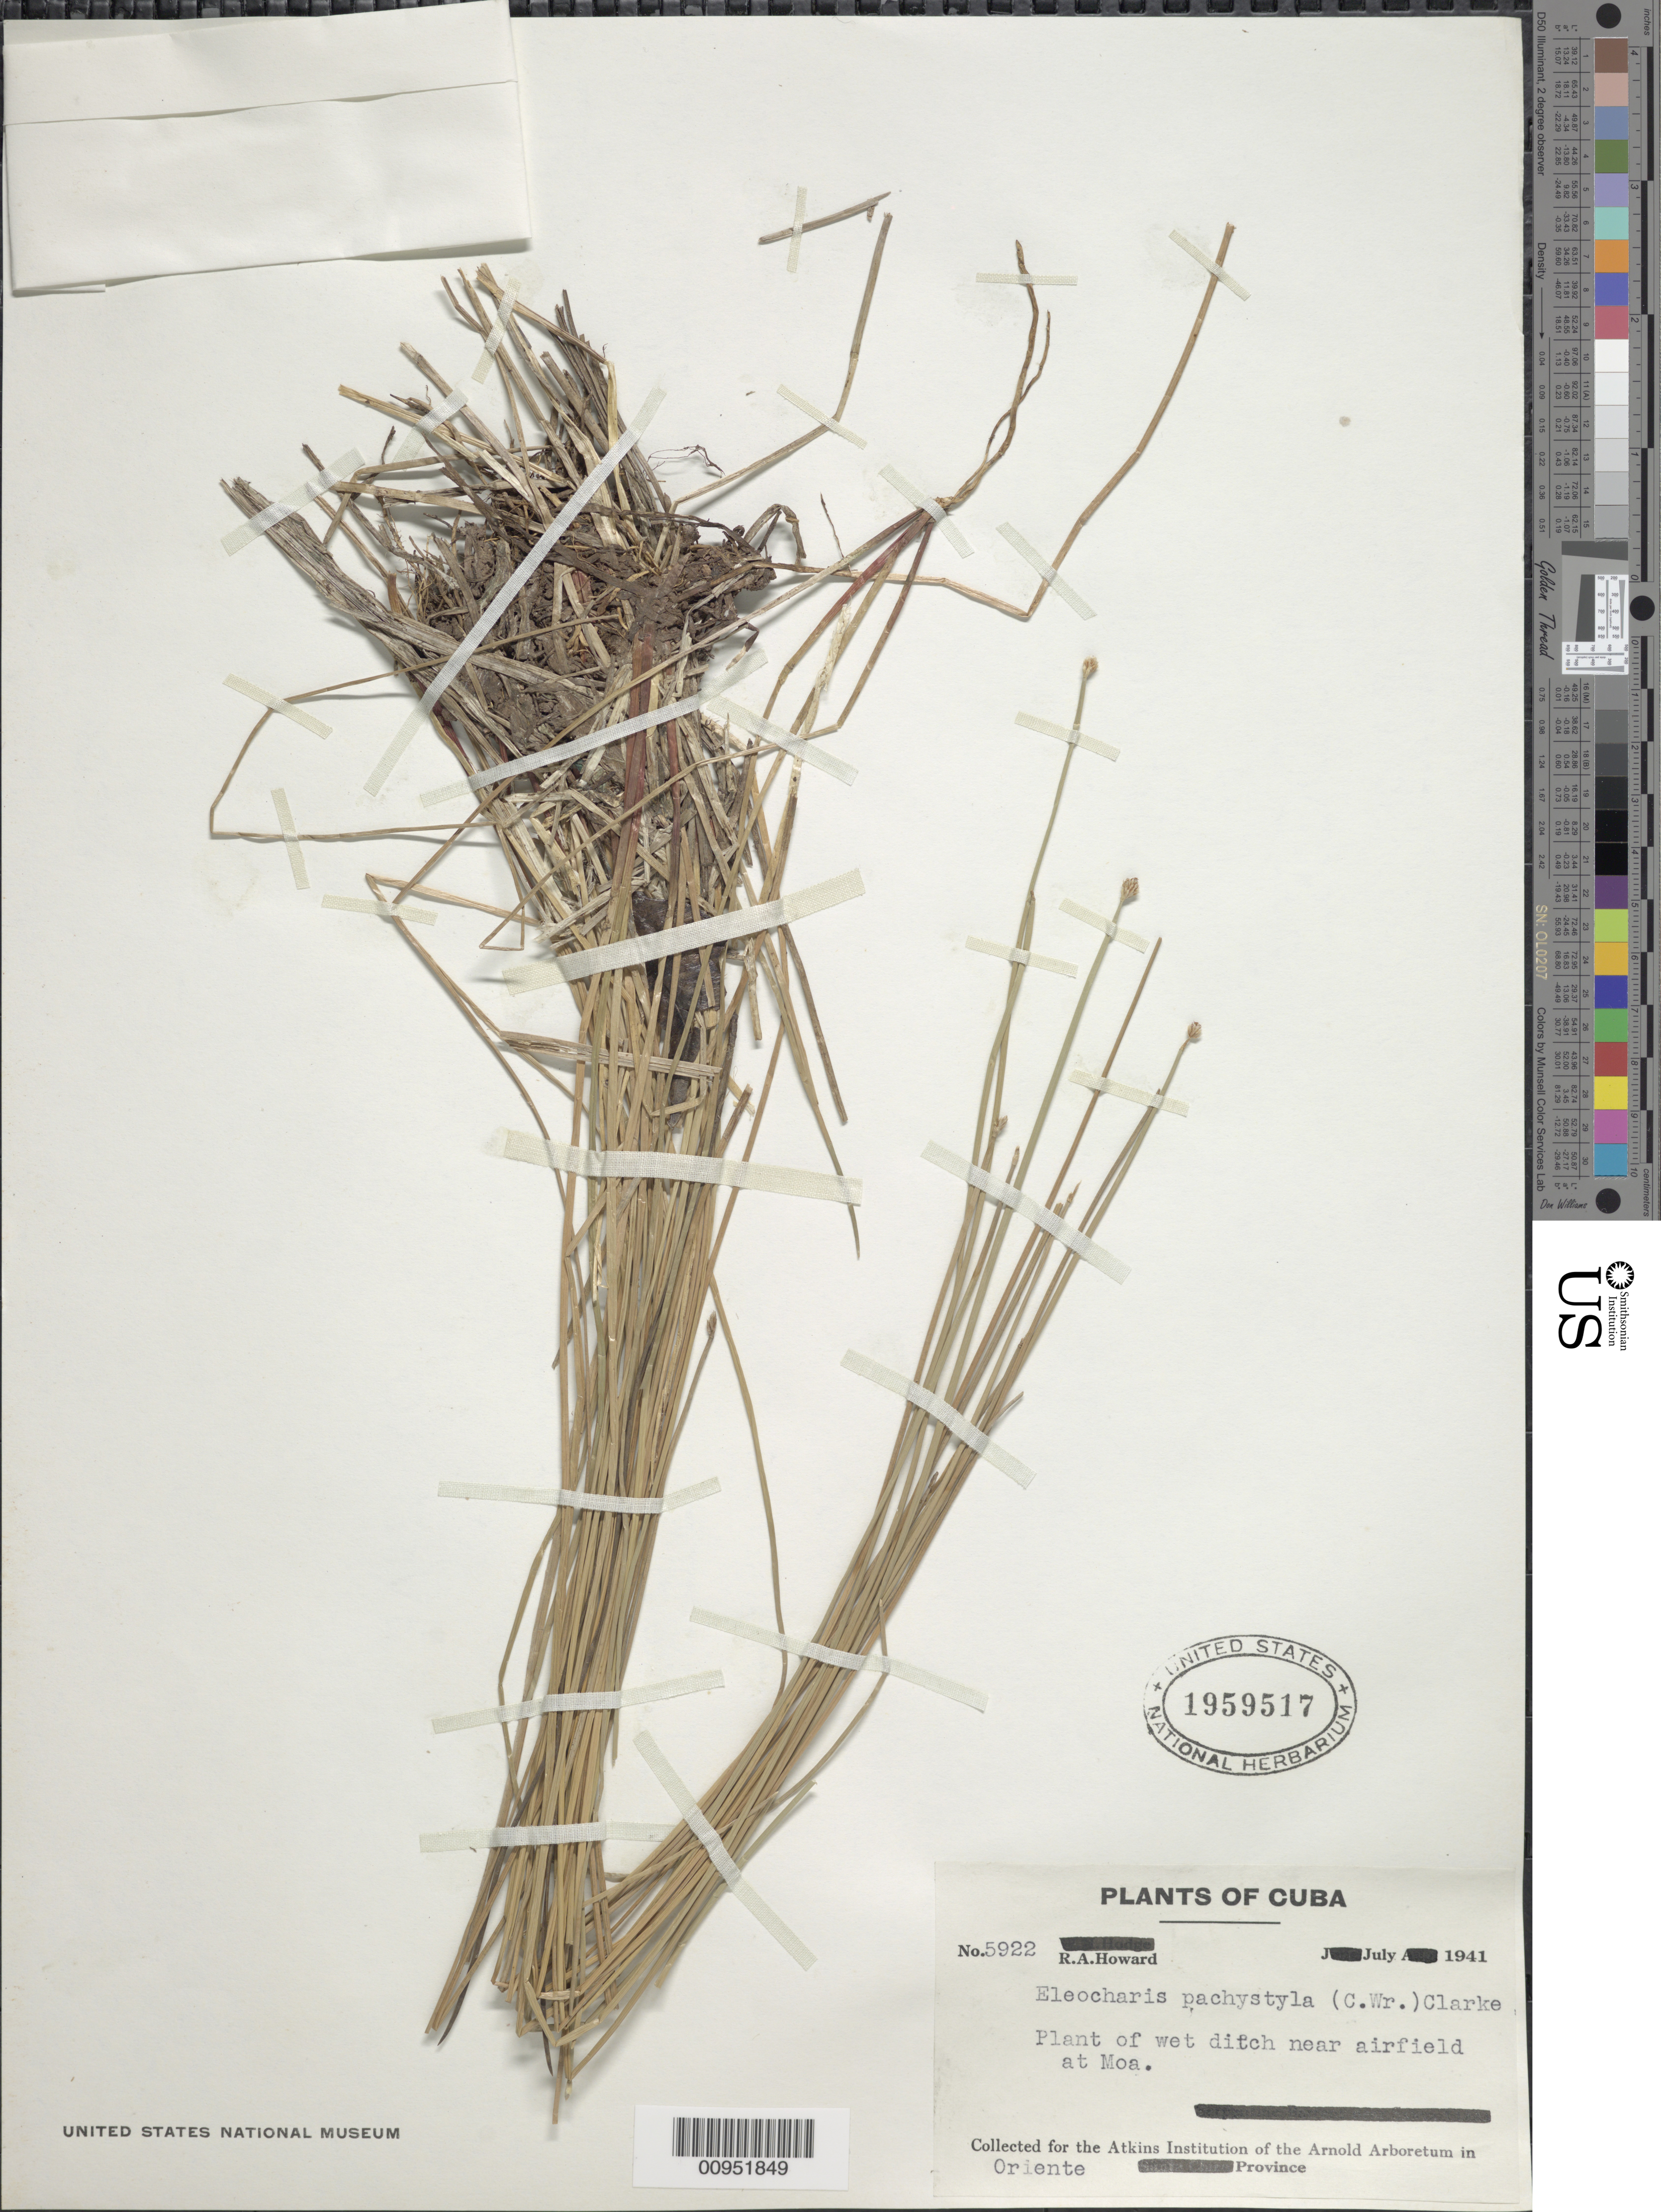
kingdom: Plantae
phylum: Tracheophyta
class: Liliopsida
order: Poales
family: Cyperaceae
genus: Eleocharis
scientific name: Eleocharis pachystyla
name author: (C. Wright) C.B. Clarke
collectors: R. A. Howard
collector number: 5922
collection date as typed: Jul 1941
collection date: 1941-07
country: Cuba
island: Cuba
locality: Ditch near airfield at Moa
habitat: Wet ditch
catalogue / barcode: US 1959517